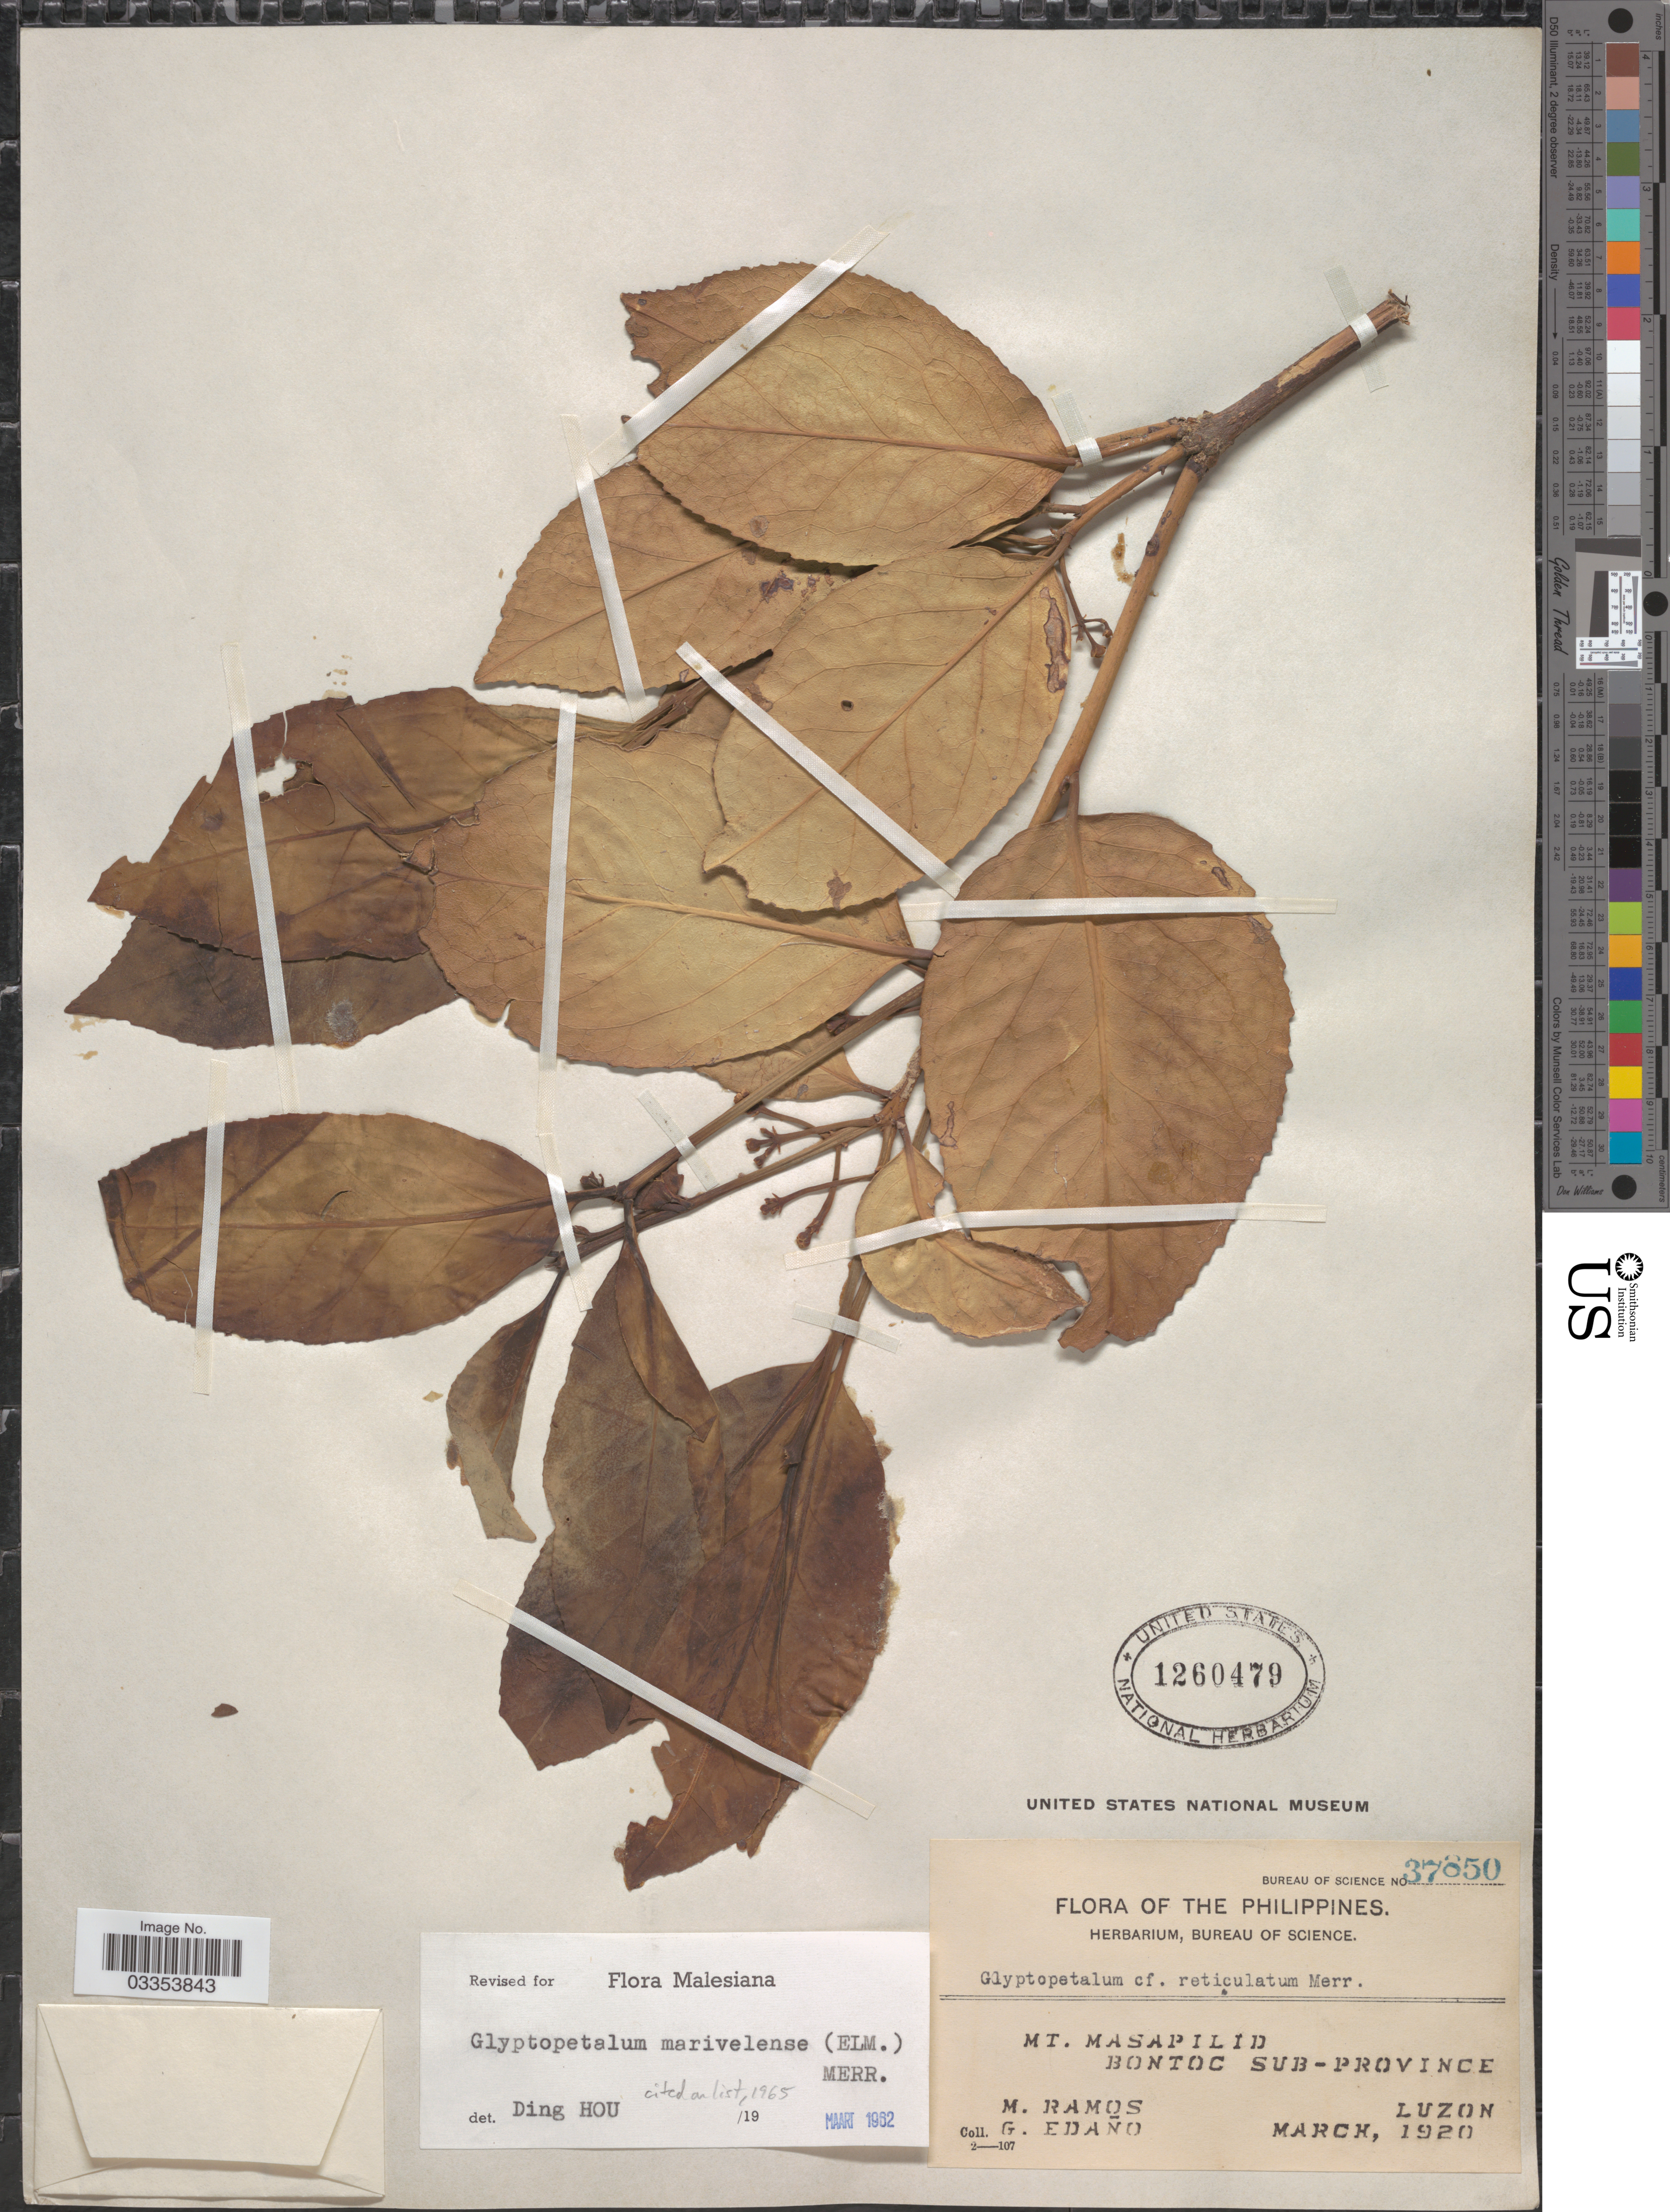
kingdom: Plantae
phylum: Tracheophyta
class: Magnoliopsida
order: Celastrales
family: Celastraceae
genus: Glyptopetalum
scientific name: Glyptopetalum marivelense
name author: Merr.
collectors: M. Ramos & G. Edaño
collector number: Bureau of Science 37850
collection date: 1920-03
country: Philippines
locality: Mt. Masapilid. Bontoc Sub-Province. Luzon.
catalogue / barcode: US 1260479